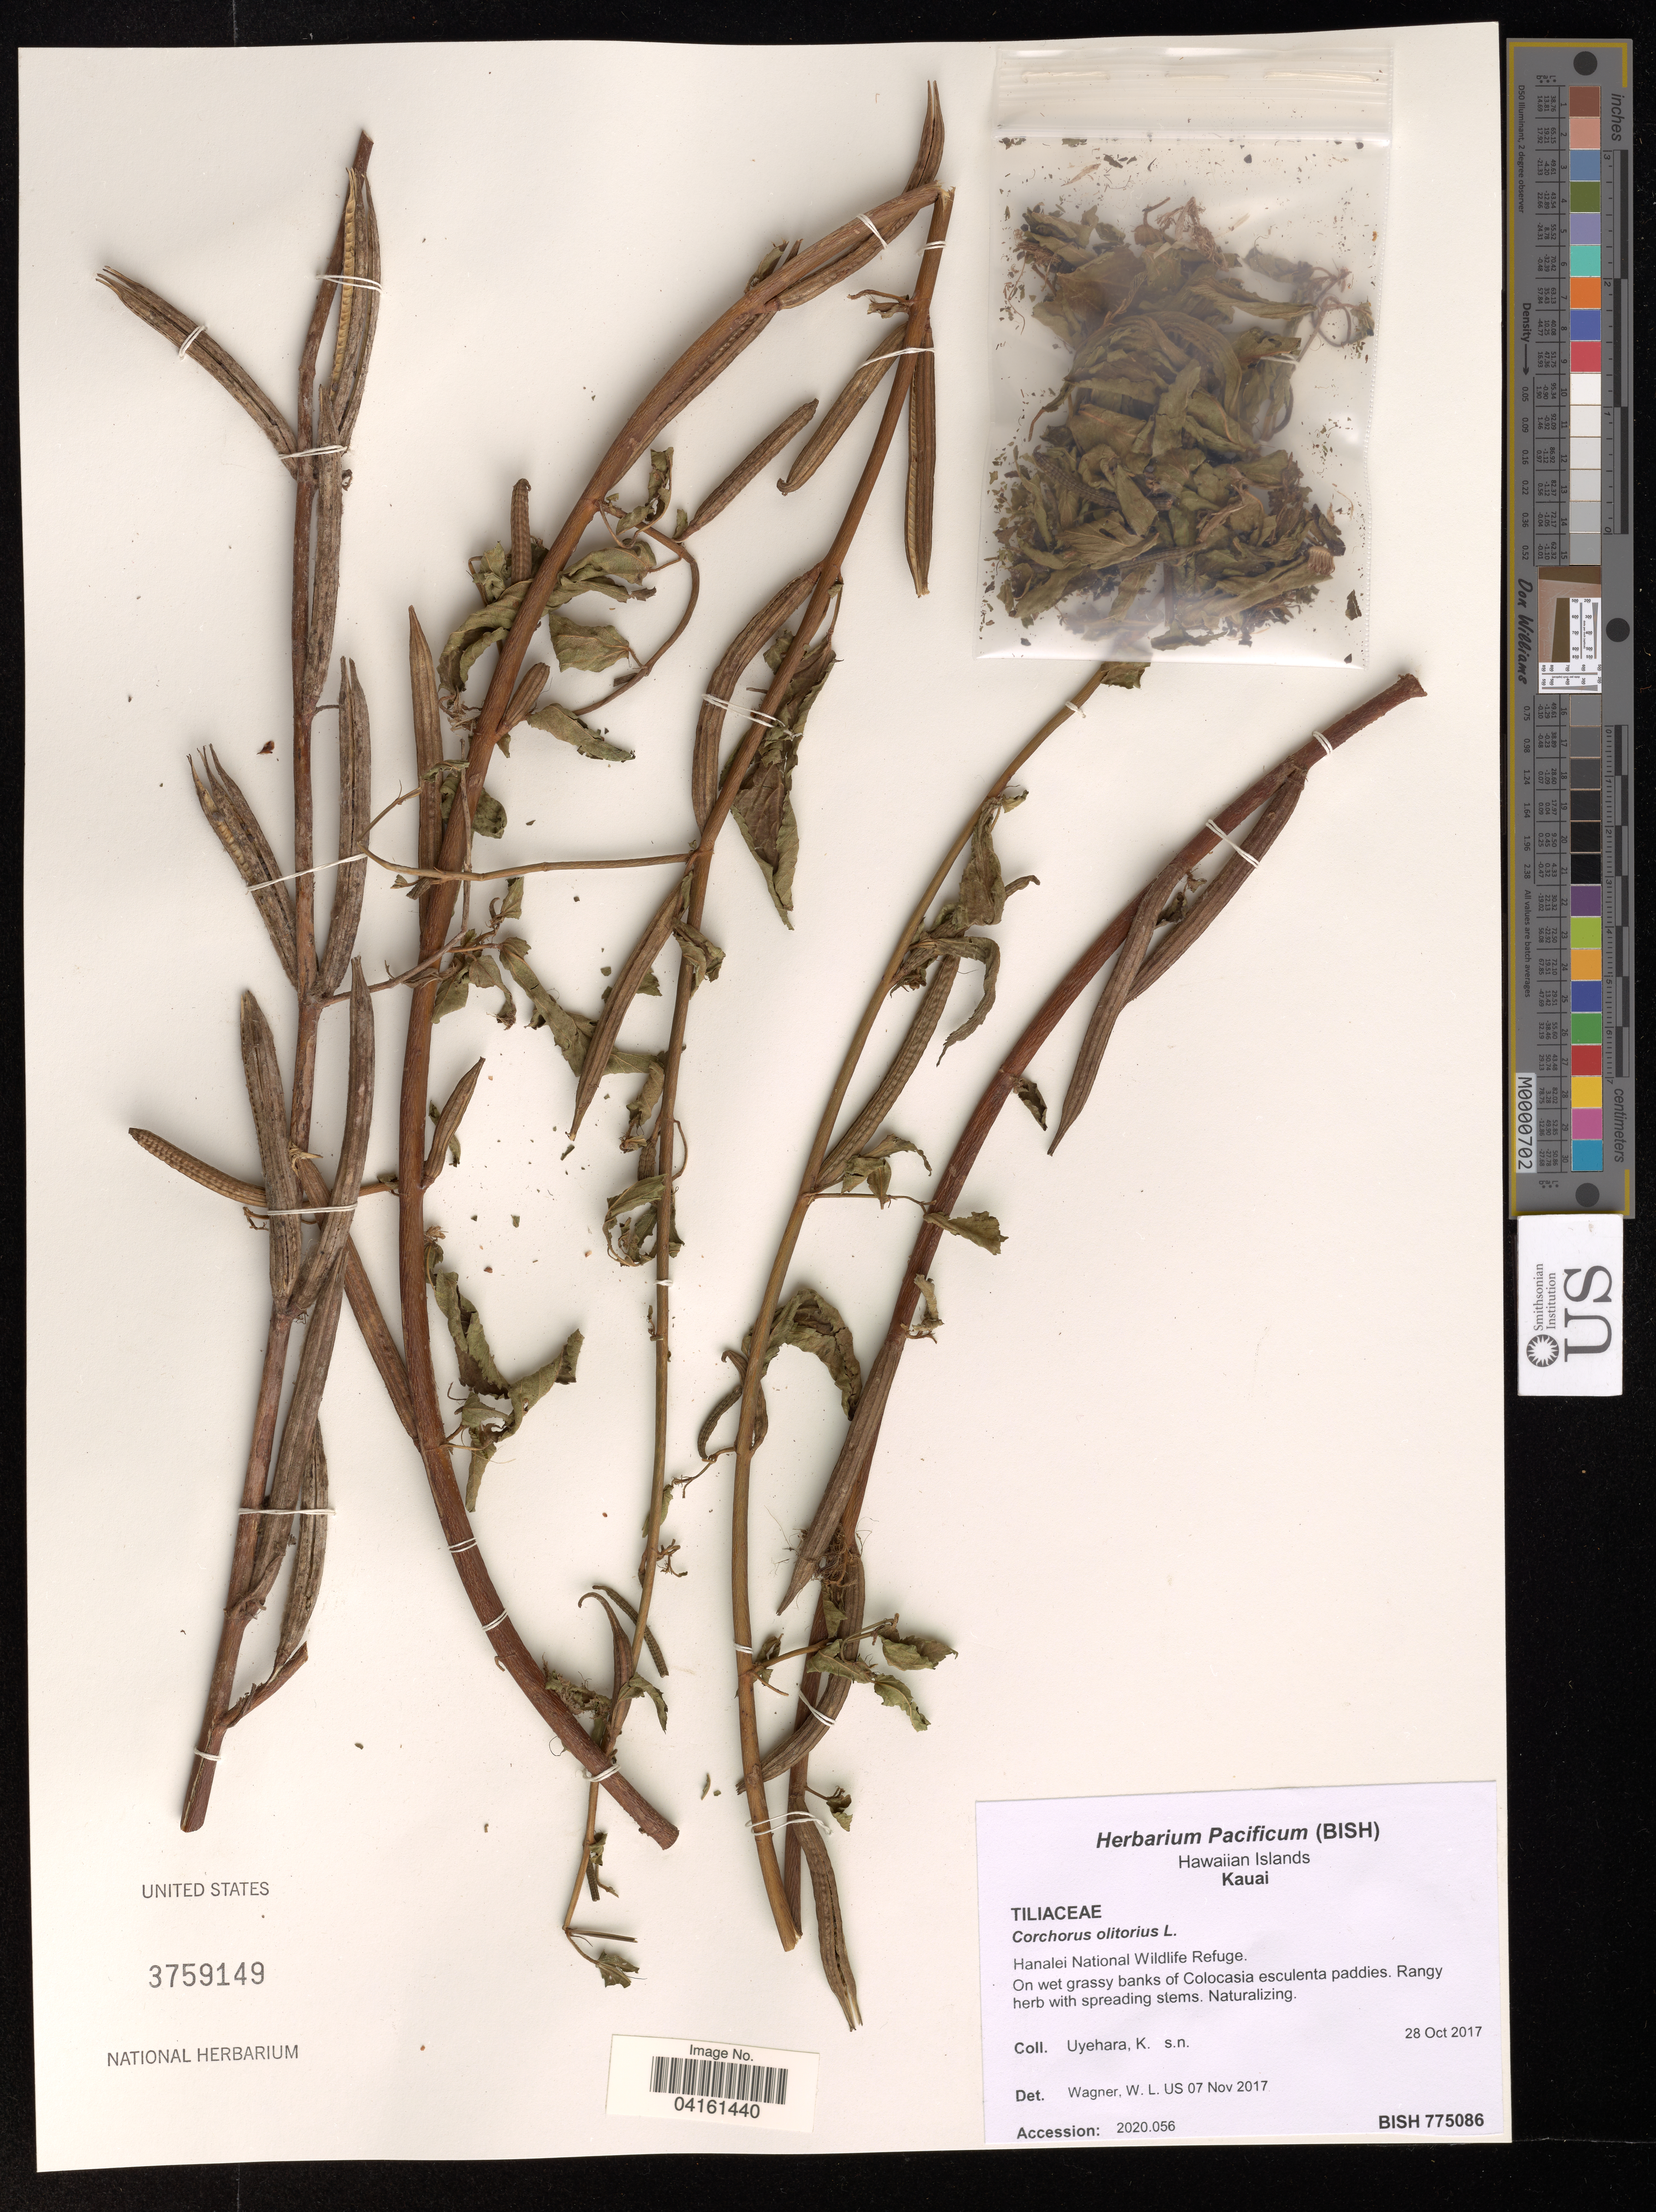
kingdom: Plantae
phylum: Tracheophyta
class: Magnoliopsida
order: Malvales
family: Malvaceae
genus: Corchorus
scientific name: Corchorus olitorius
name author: L.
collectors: K. Uyehara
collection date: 2017-10-28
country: United States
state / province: Hawaii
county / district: Kauai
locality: Hawaiian Islands. Kauai. Hanalei National Wildlife Refuge.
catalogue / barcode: US 3759149